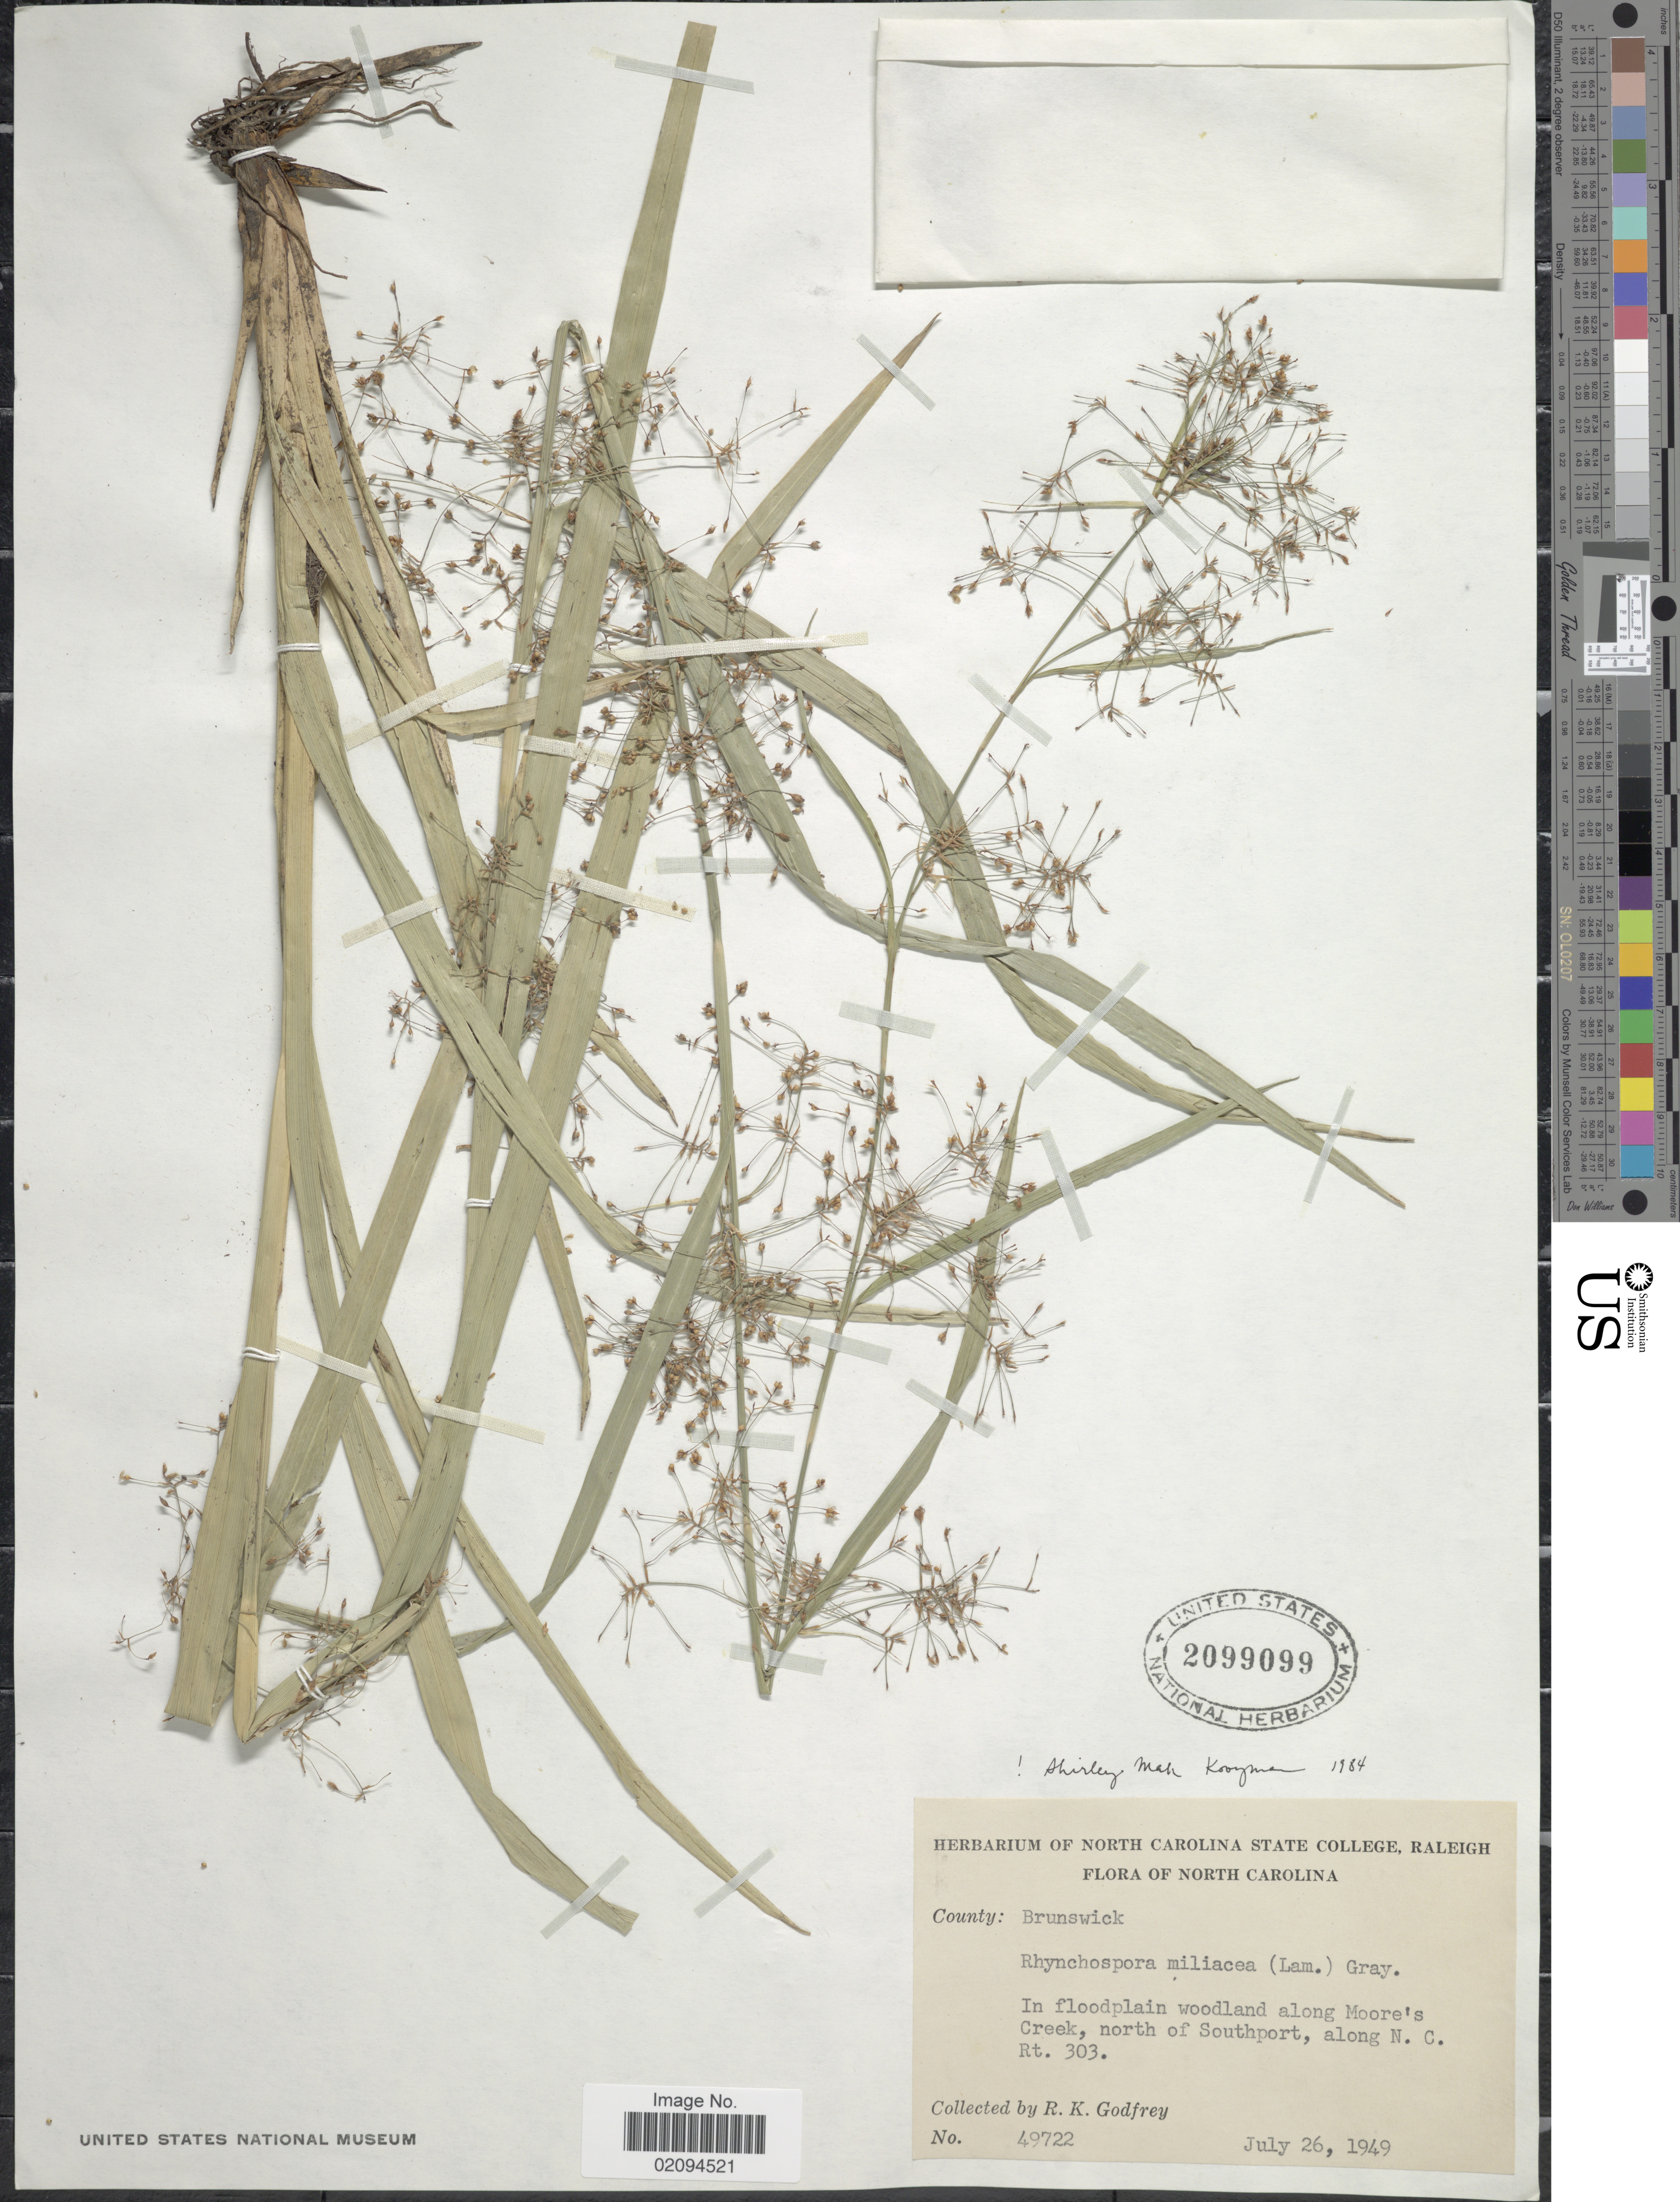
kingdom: Plantae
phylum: Tracheophyta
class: Liliopsida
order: Poales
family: Cyperaceae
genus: Rhynchospora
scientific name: Rhynchospora miliacea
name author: (Lam.) A. Gray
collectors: R. K. Godfrey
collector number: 49722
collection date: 1949-07-26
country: United States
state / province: North Carolina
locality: County: Brunswick. In floodplain woodland along Moore's Creek, north of Southport, along N.C. Rt. 303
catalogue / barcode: US 2099099